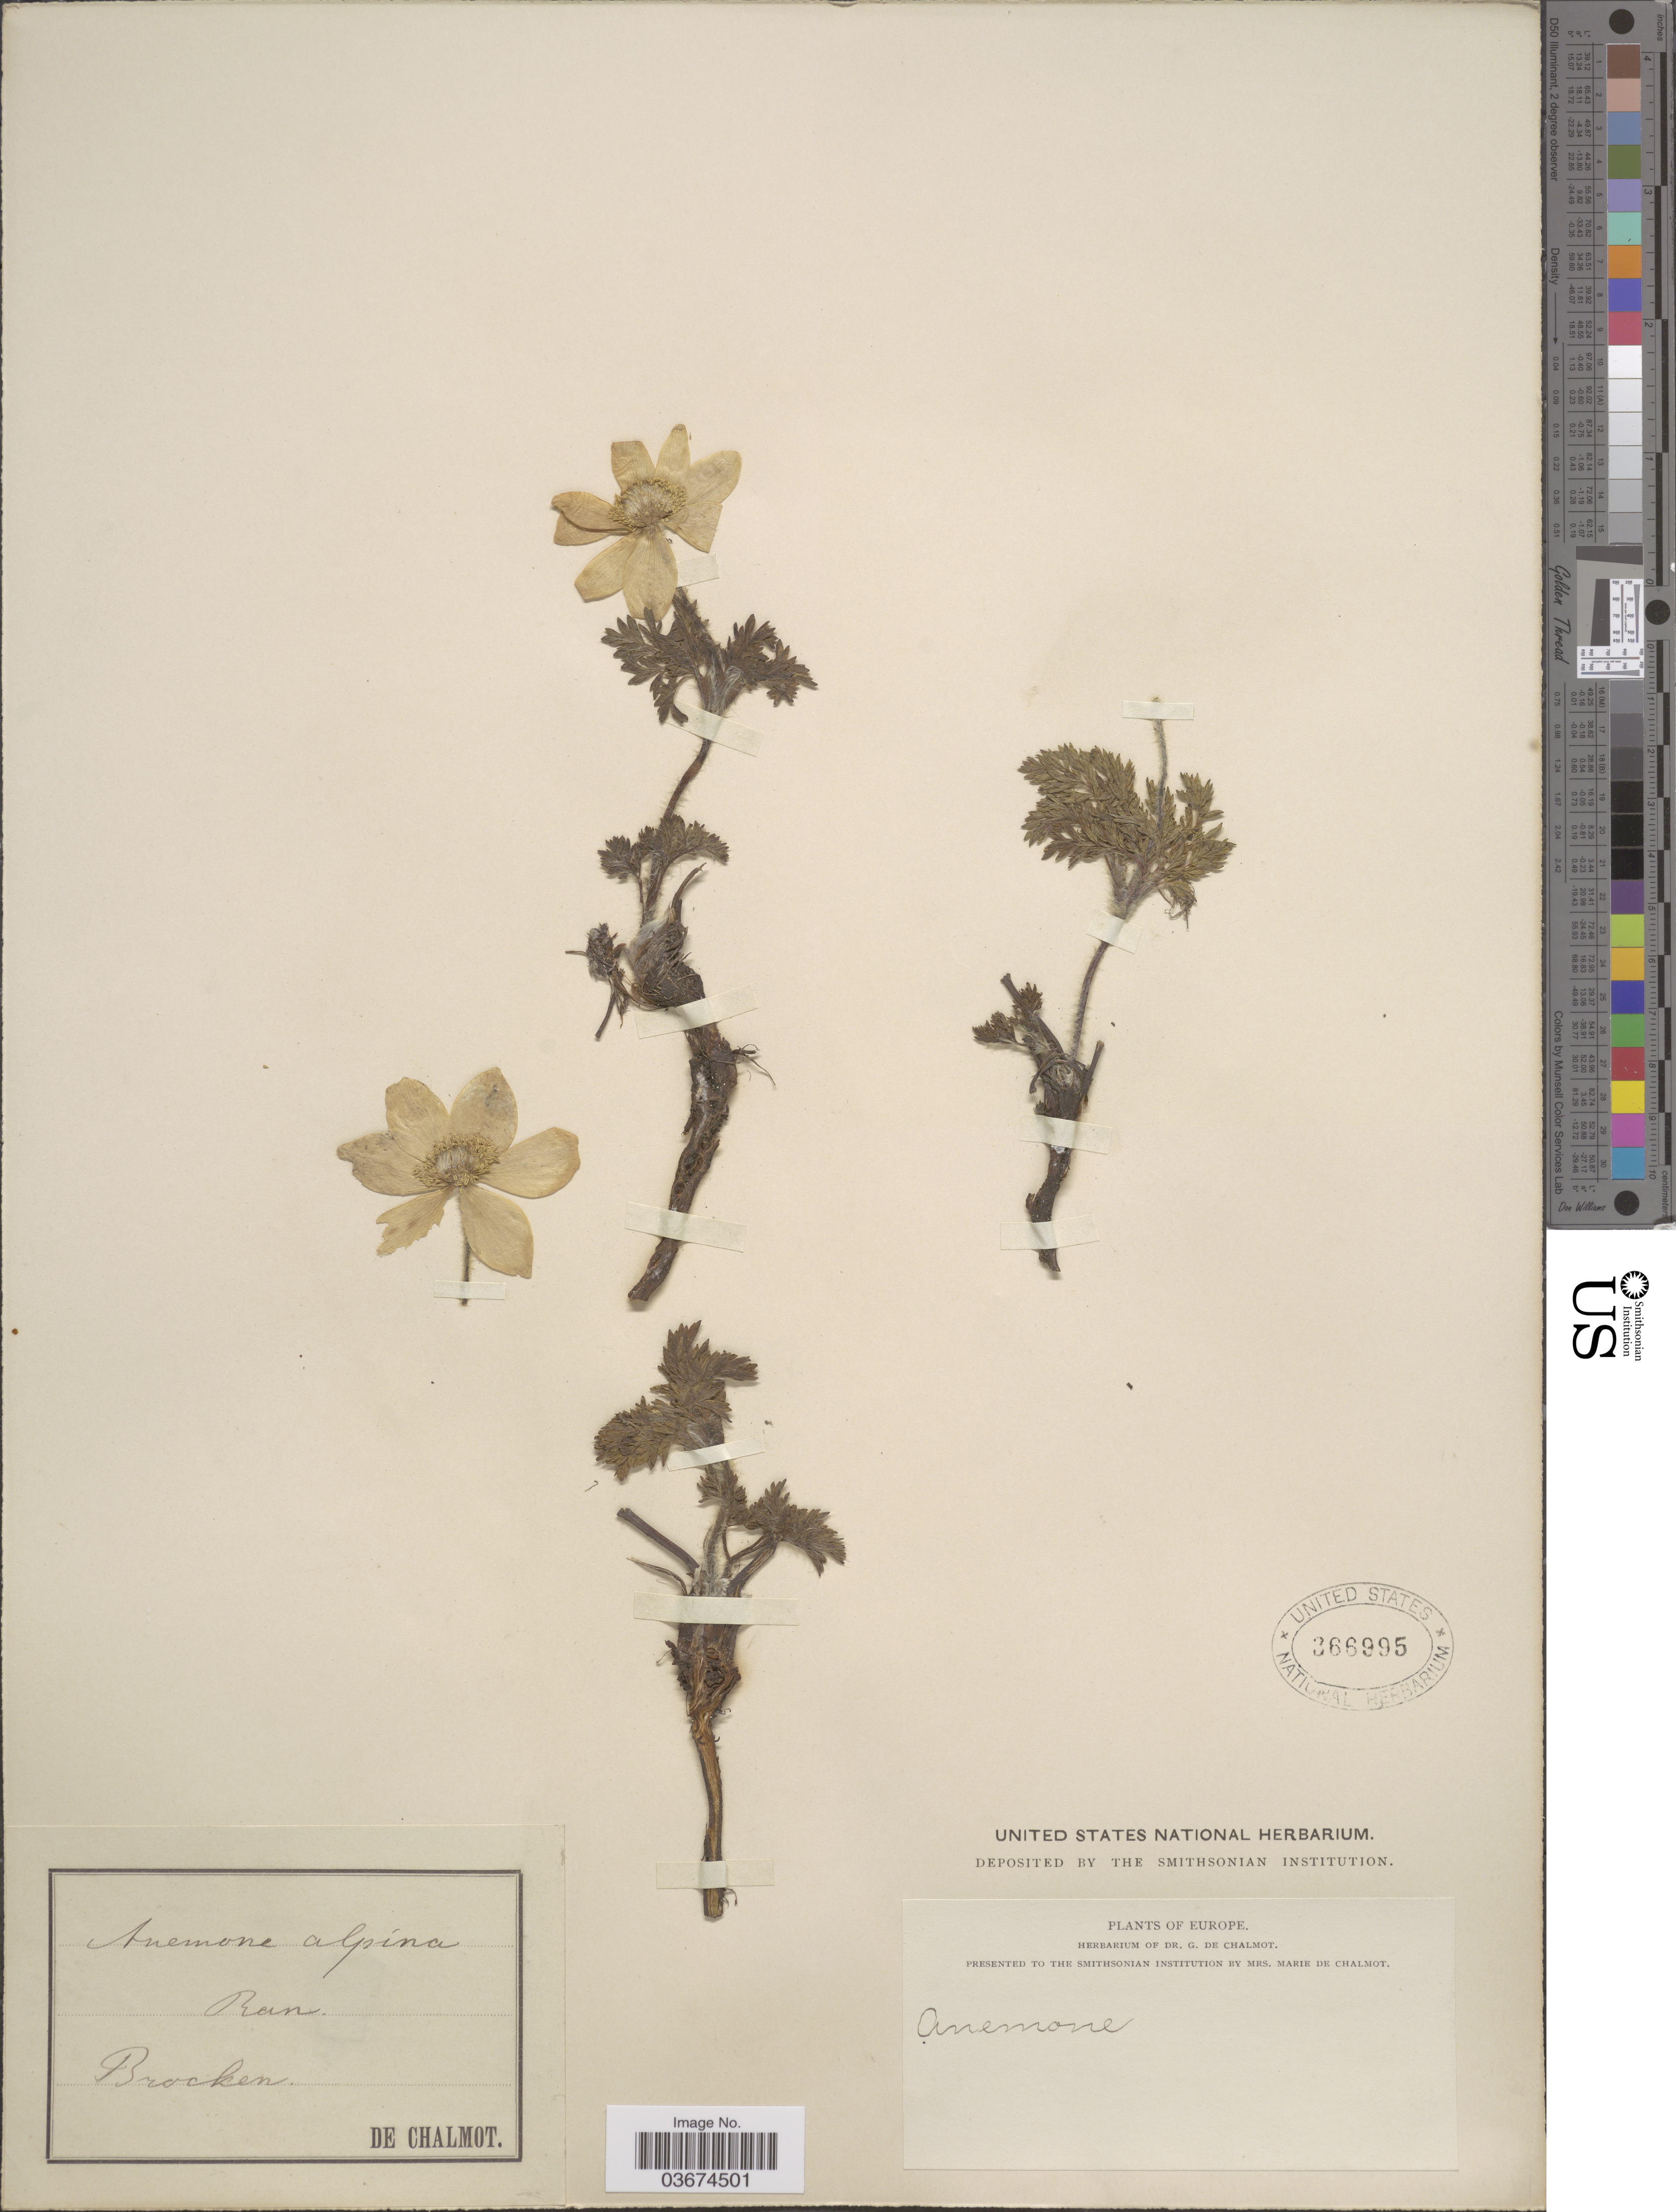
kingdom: Plantae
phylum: Tracheophyta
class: Magnoliopsida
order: Ranunculales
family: Ranunculaceae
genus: Pulsatilla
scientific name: Pulsatilla alpina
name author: Delarbre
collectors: G. de Chalmot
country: Germany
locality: Europe. Brocken.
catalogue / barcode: US 366995